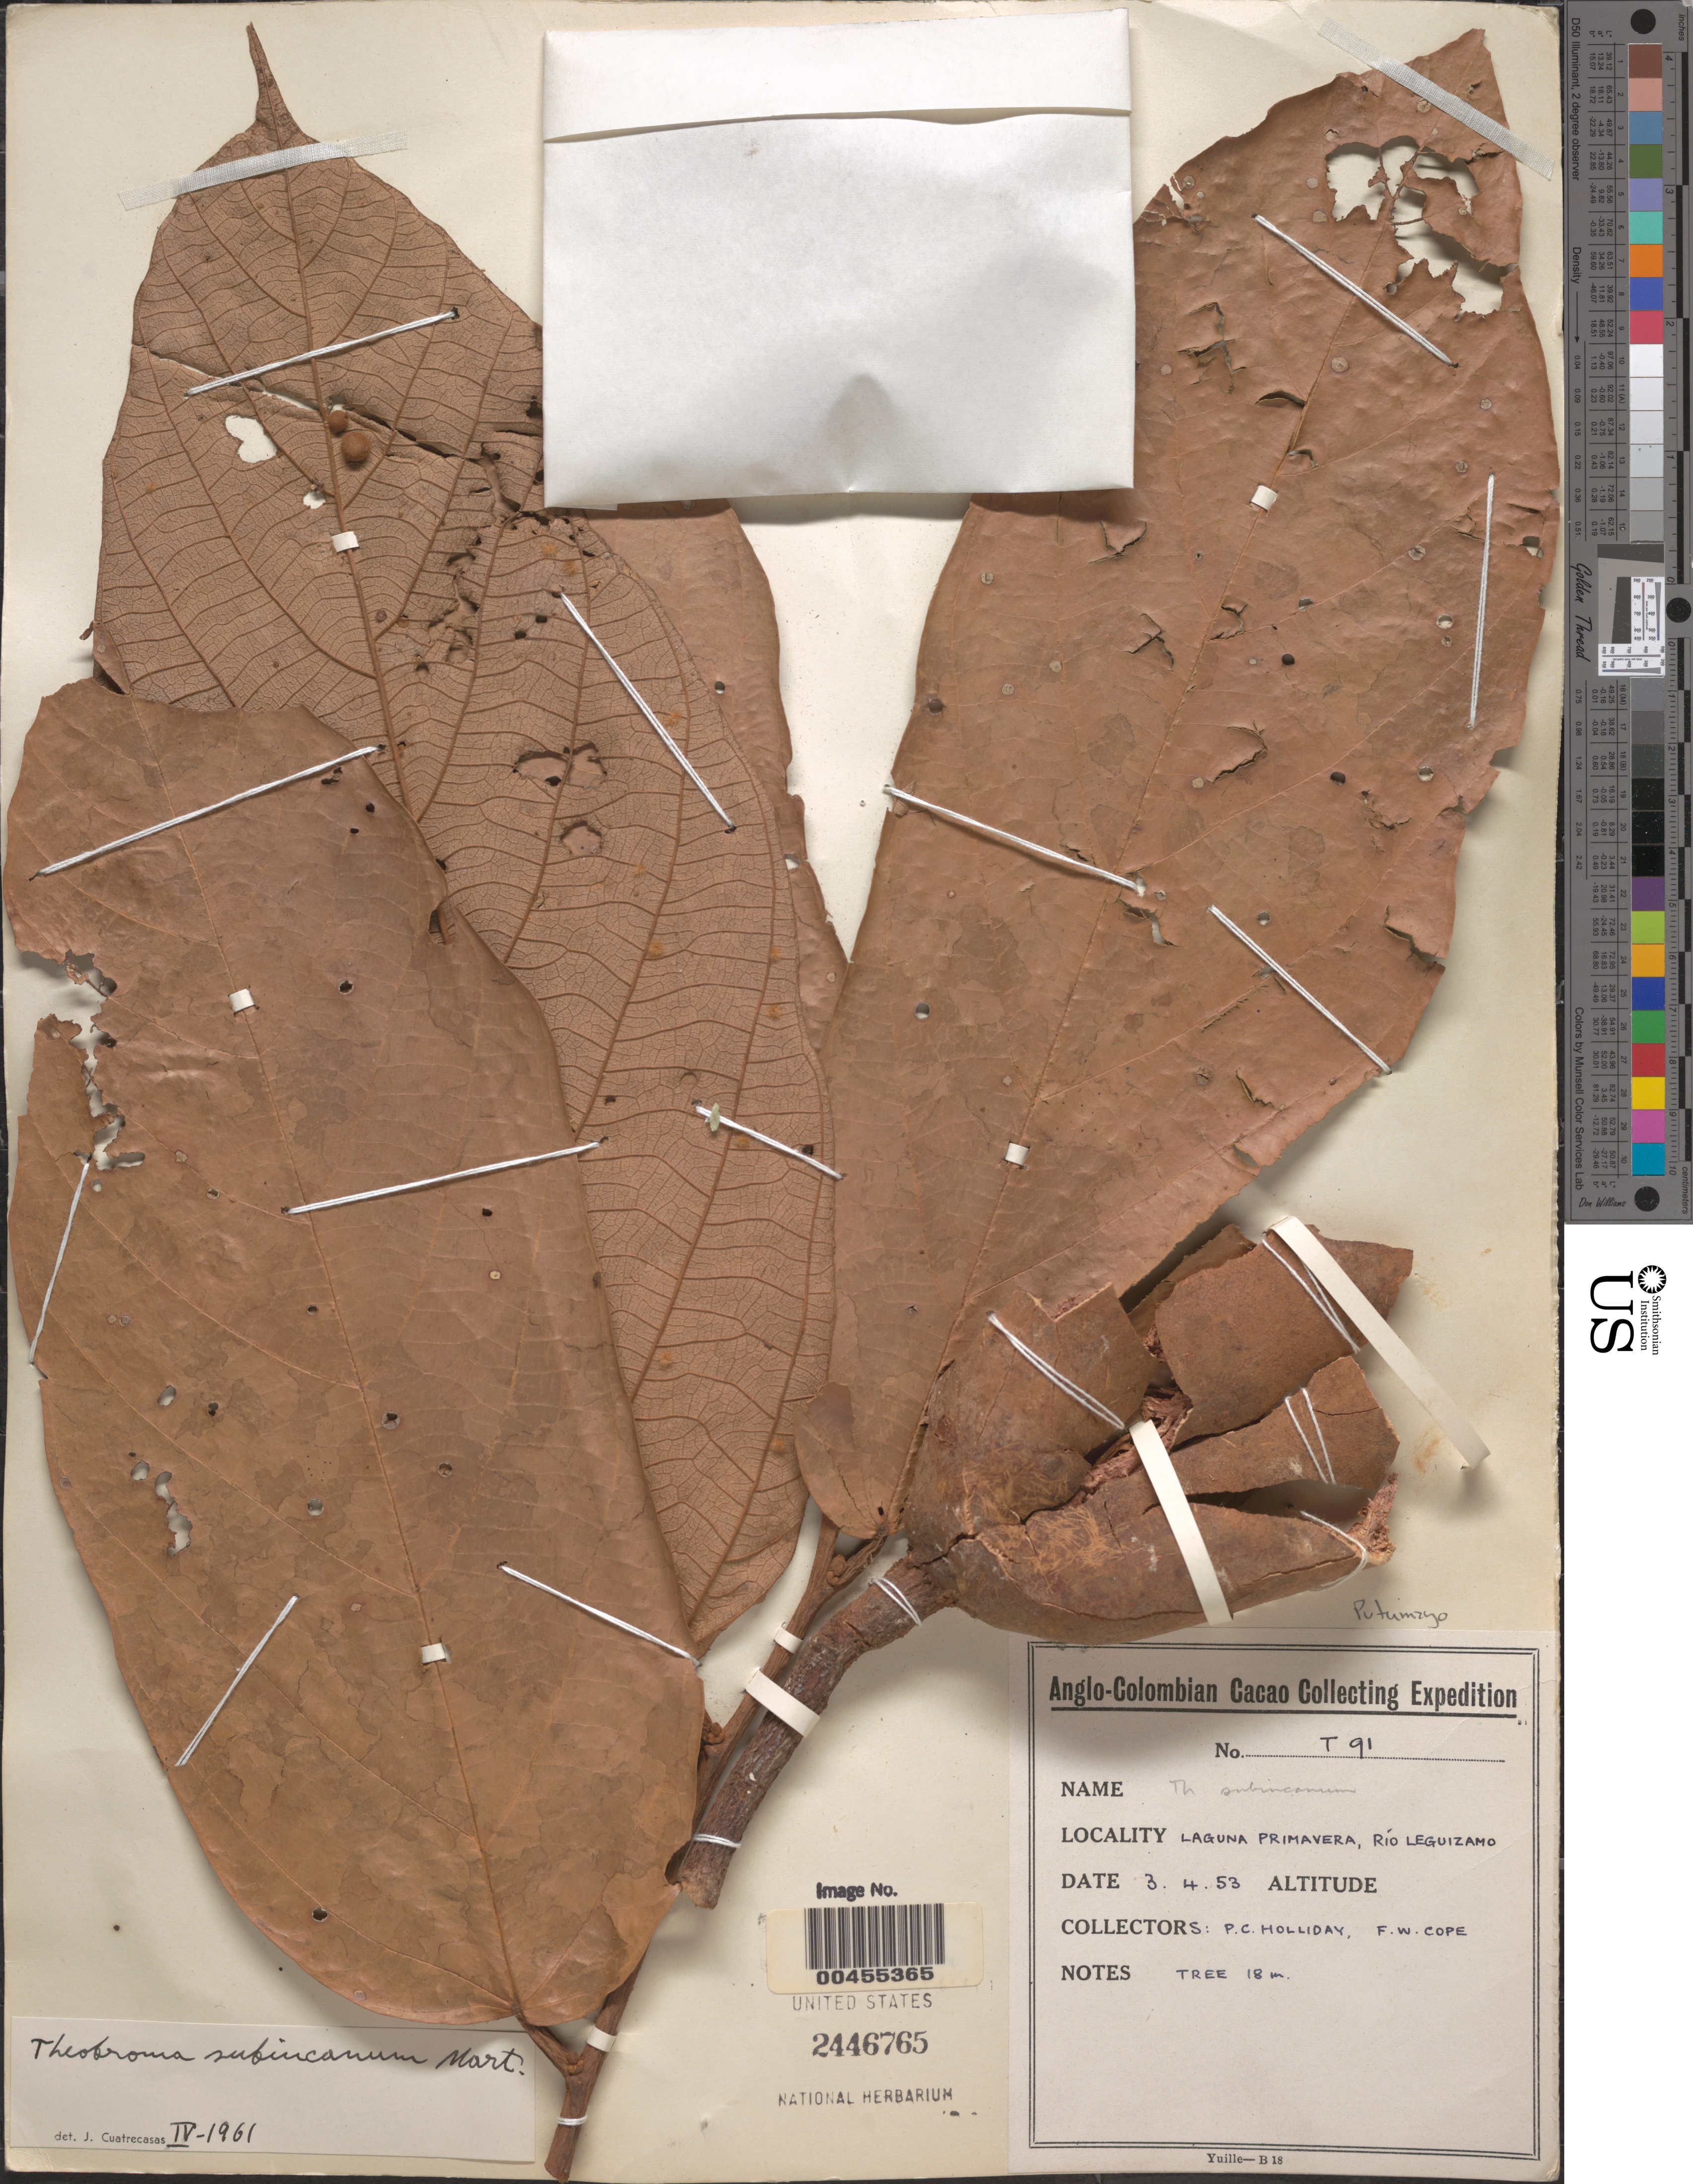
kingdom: Plantae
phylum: Tracheophyta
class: Magnoliopsida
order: Malvales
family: Malvaceae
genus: Theobroma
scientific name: Theobroma subincanum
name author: Mart.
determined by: Cuatrecasas, J.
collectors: P. C. Holliday & F. Cope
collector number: T91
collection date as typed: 03 Apr 1953 or 04 Mar 1953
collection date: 1953-03-04 or 1953-04-03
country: Colombia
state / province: Putumayo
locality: Laguna Primavera, Río Leguizamo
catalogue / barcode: US 2446765